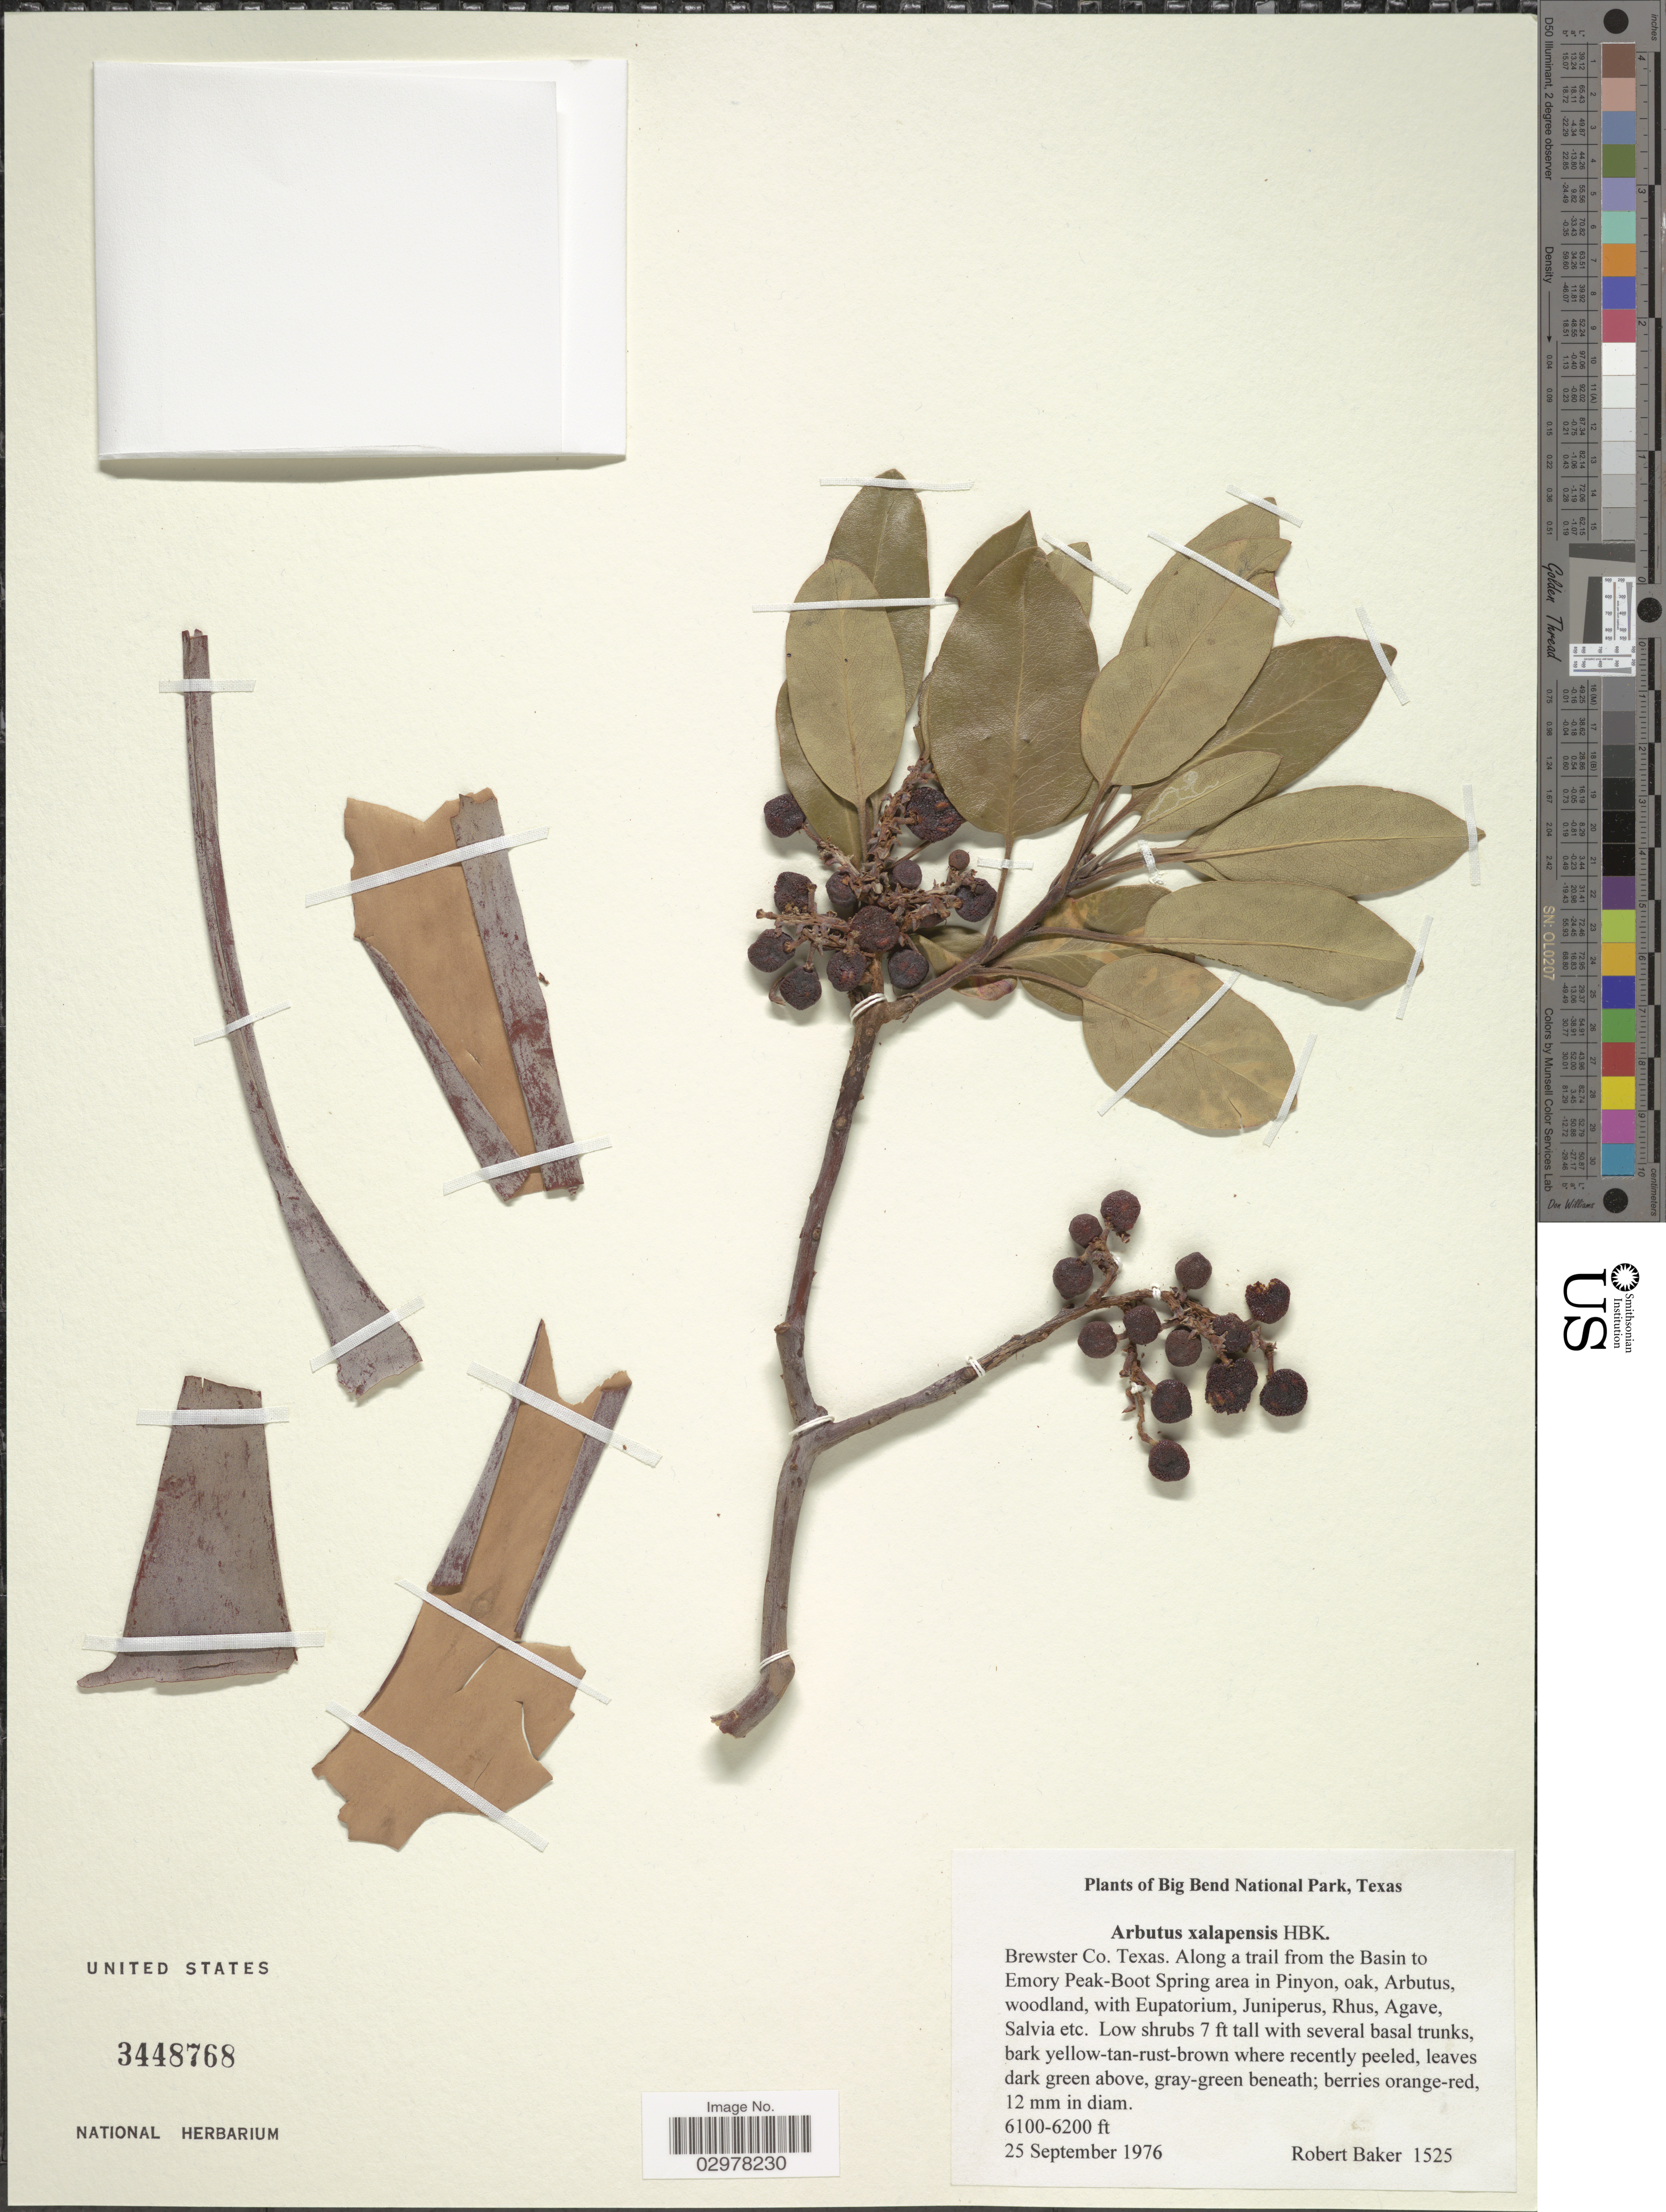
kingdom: Plantae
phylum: Tracheophyta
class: Magnoliopsida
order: Ericales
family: Ericaceae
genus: Arbutus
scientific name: Arbutus xalapensis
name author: Kunth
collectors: R. Baker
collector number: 1525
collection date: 1976-09-25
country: United States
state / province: Texas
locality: Big Bend National Park. Brewster Co. Along a trail from the Basin to Emory Peak-Boot Spring area in Pinyon.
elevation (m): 1859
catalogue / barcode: US 3448768